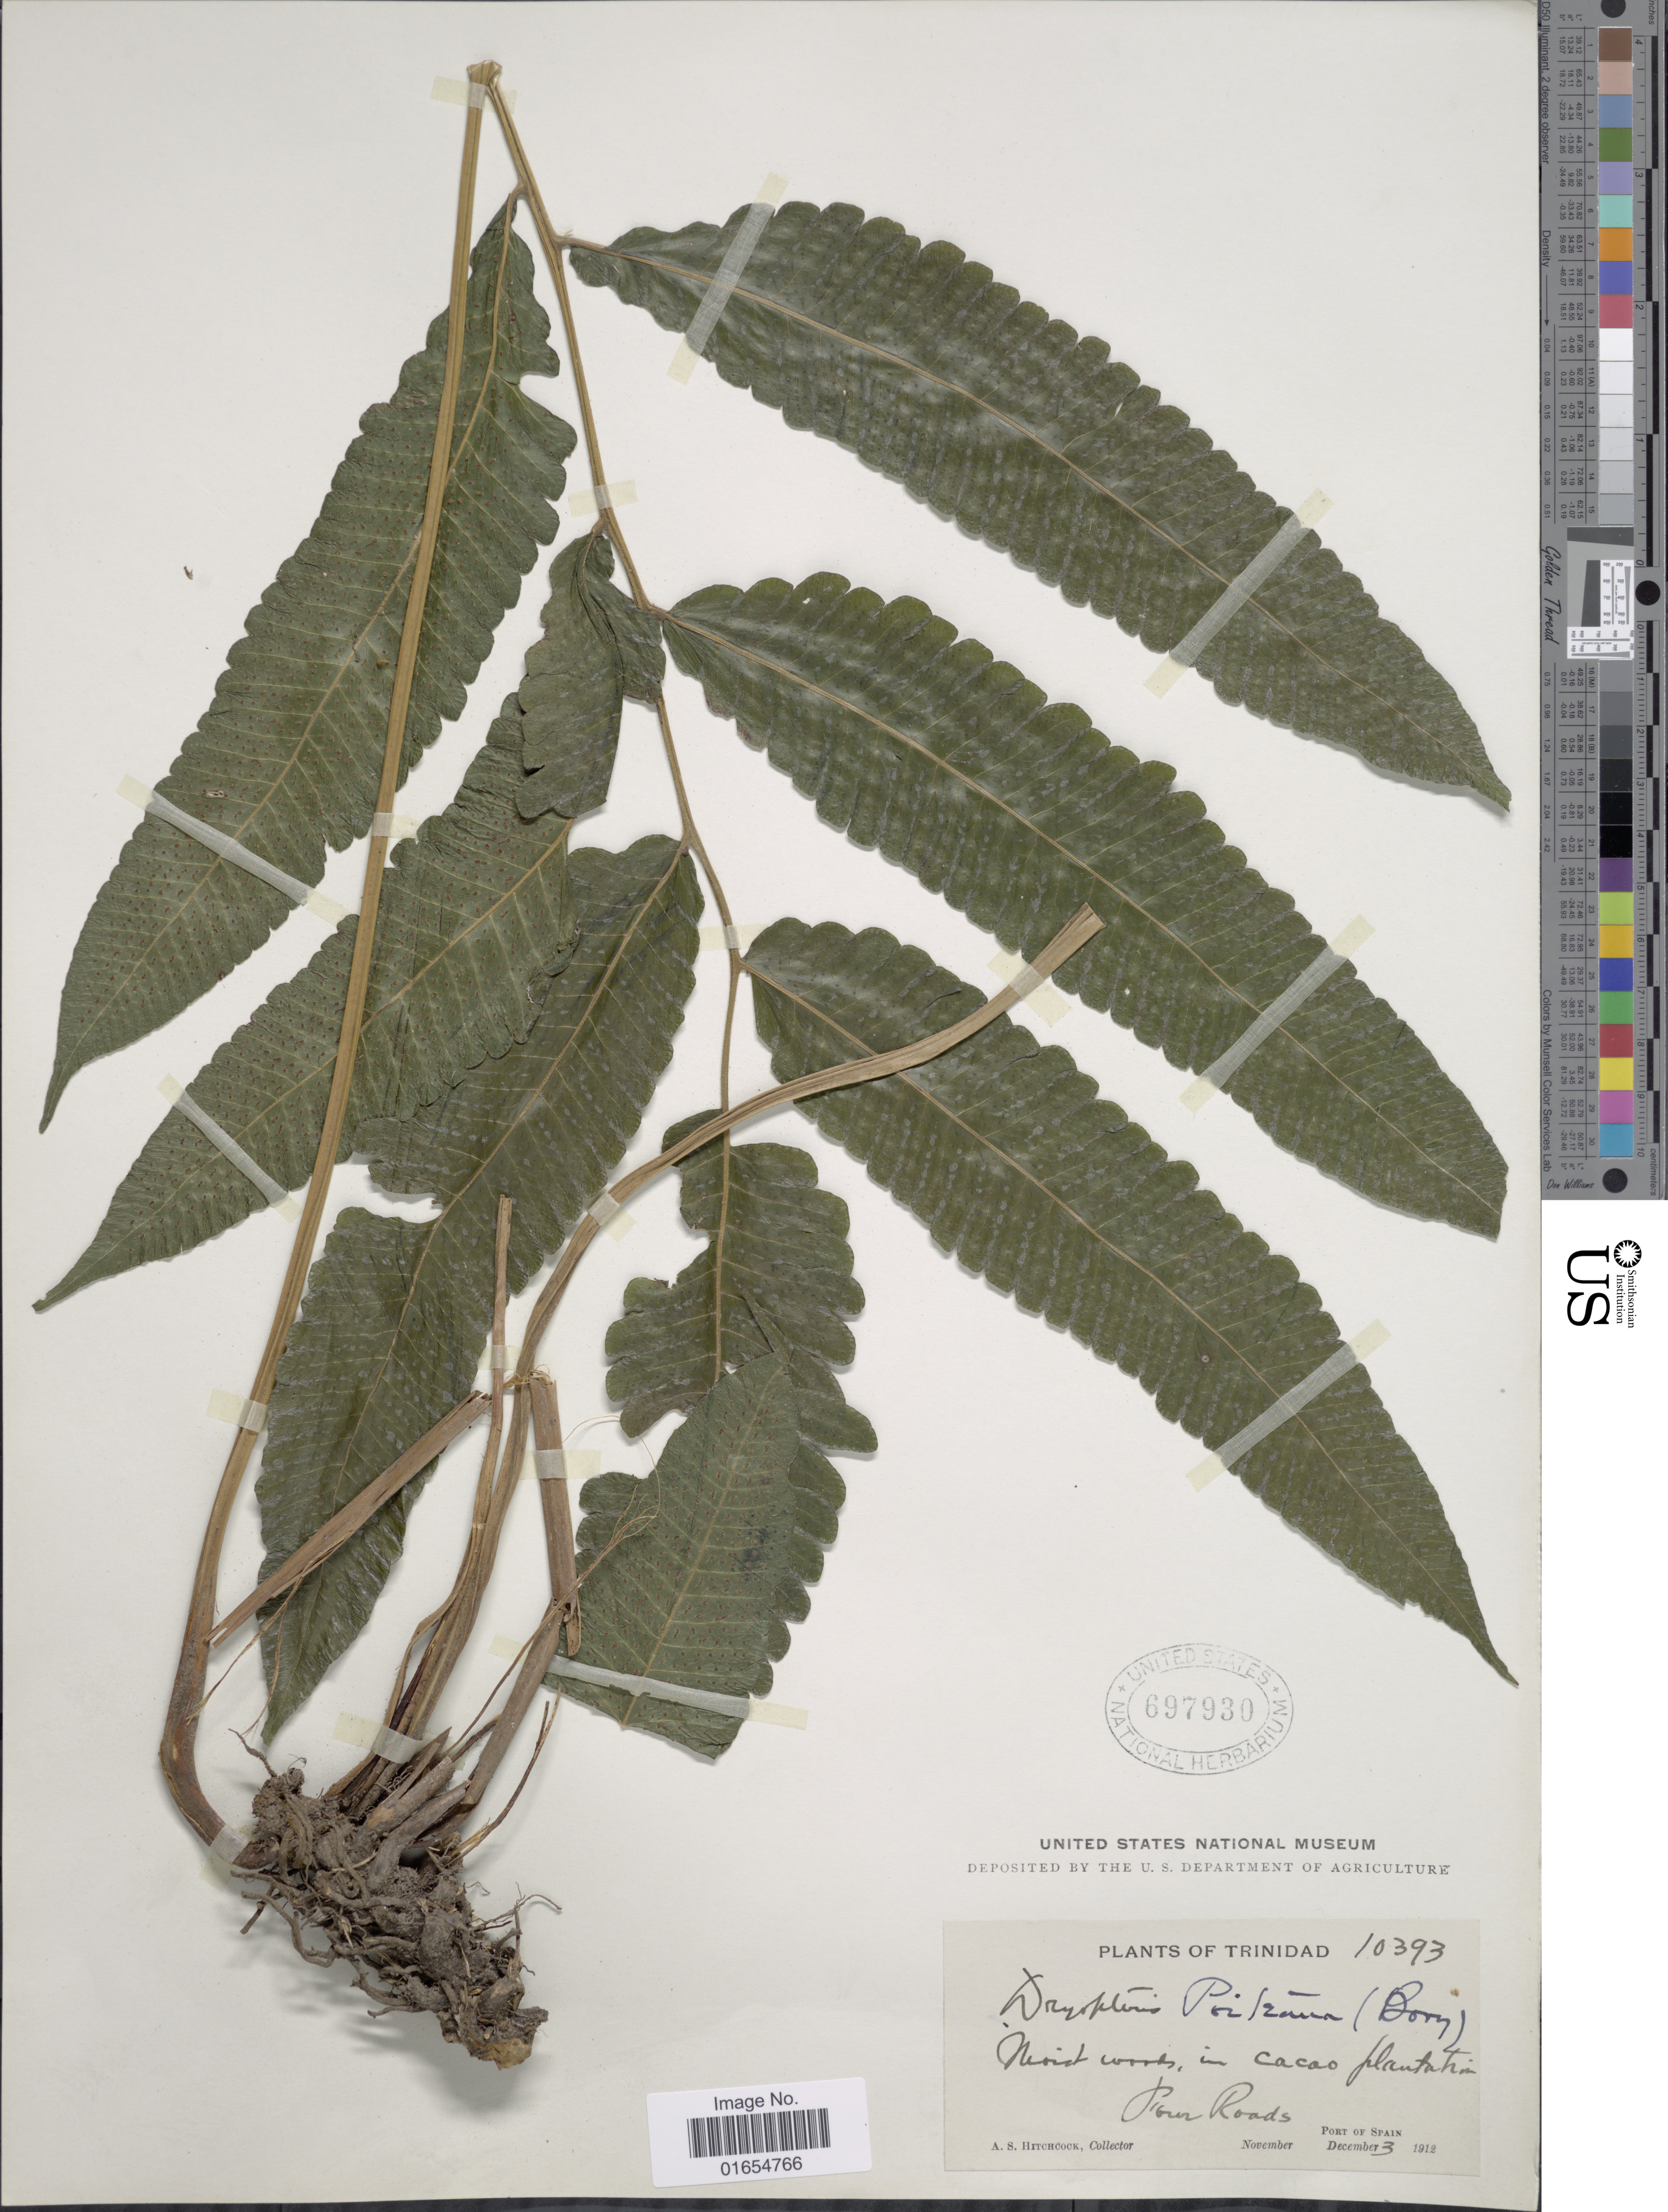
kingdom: Plantae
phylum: Tracheophyta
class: Polypodiopsida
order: Polypodiales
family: Thelypteridaceae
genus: Goniopteris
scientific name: Goniopteris poiteana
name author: (Bory) Ching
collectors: A. S. Hitchcock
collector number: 10393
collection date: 1912-11-03/1912-12-03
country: Trinidad and Tobago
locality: Trinidad, Moist woods, in cacao plantation, Four Roads, Port of Spain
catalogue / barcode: US 697930